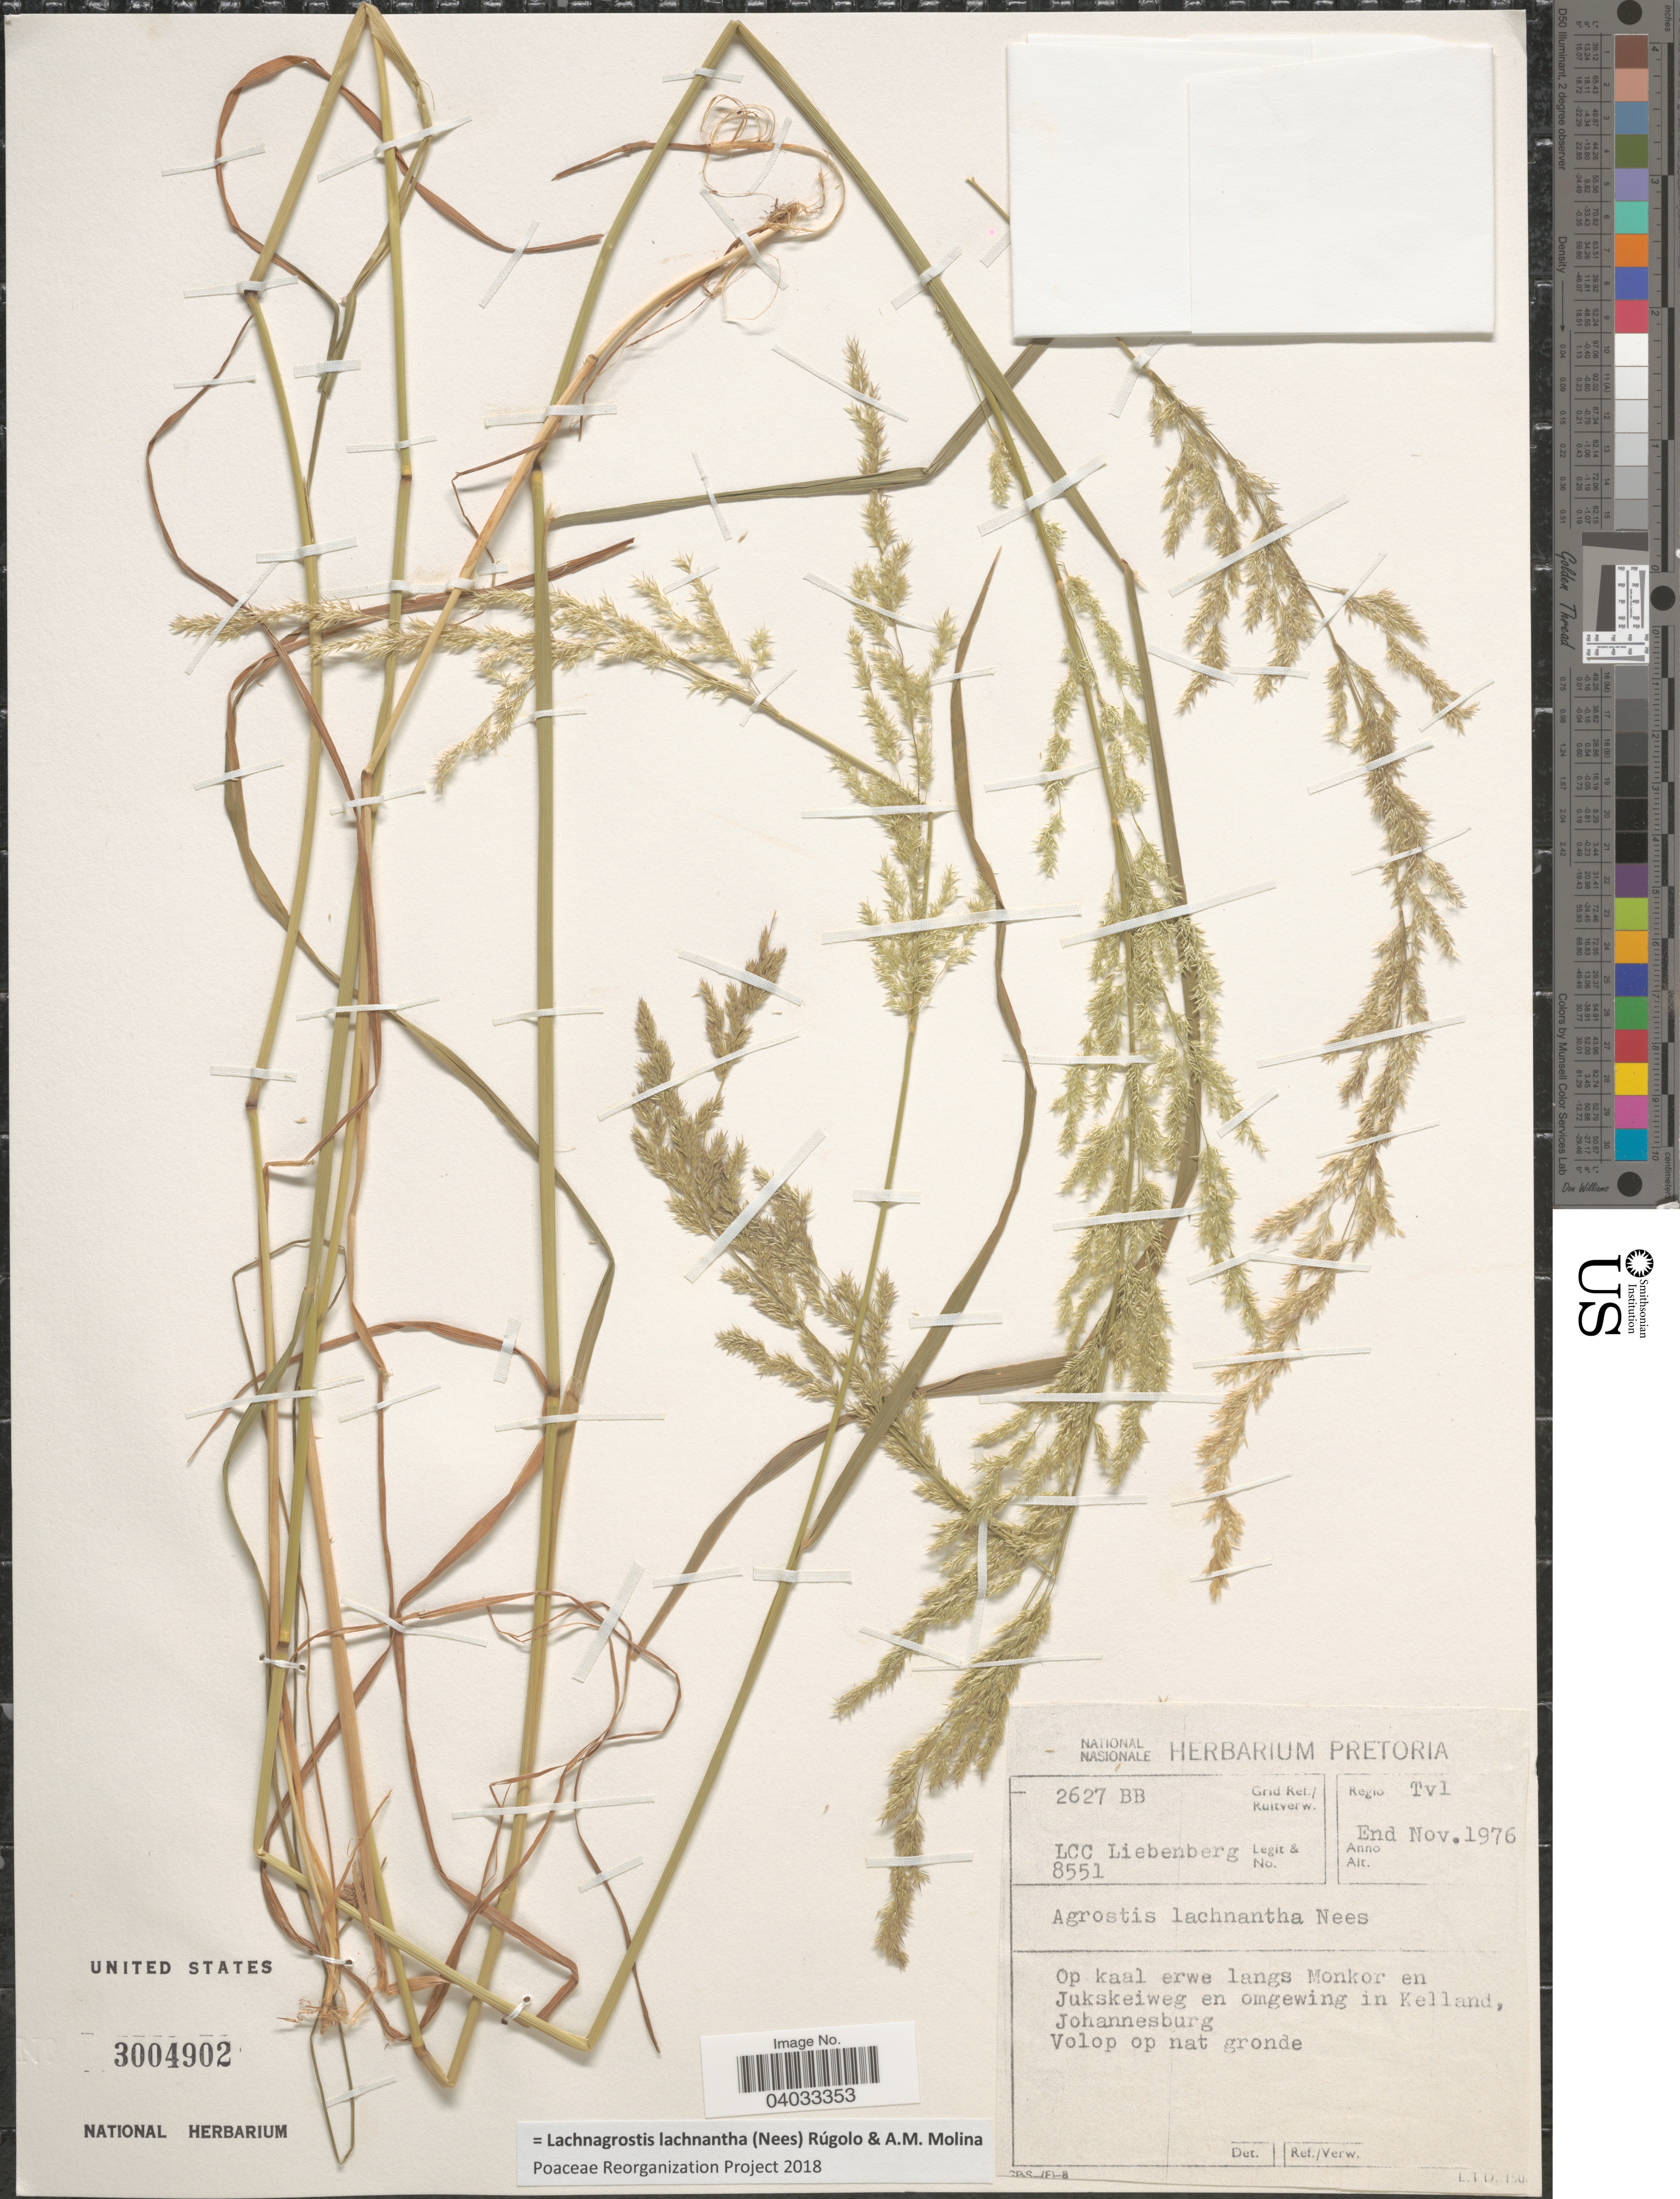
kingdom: Plantae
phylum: Tracheophyta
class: Liliopsida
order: Poales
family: Poaceae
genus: Lachnagrostis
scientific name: Lachnagrostis lachnantha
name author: (Nees) Rúgolo & A.M. Molina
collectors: L. Liebenberg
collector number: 8551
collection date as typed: End Nov.1976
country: South Africa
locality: Grid Ref./ Ruitverw. 2627 BB. Regio Tvl. Op kaal erwe langs Monkor en Jukskeiweg en omgeving in Kelland, Johannesburg.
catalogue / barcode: US 3004902